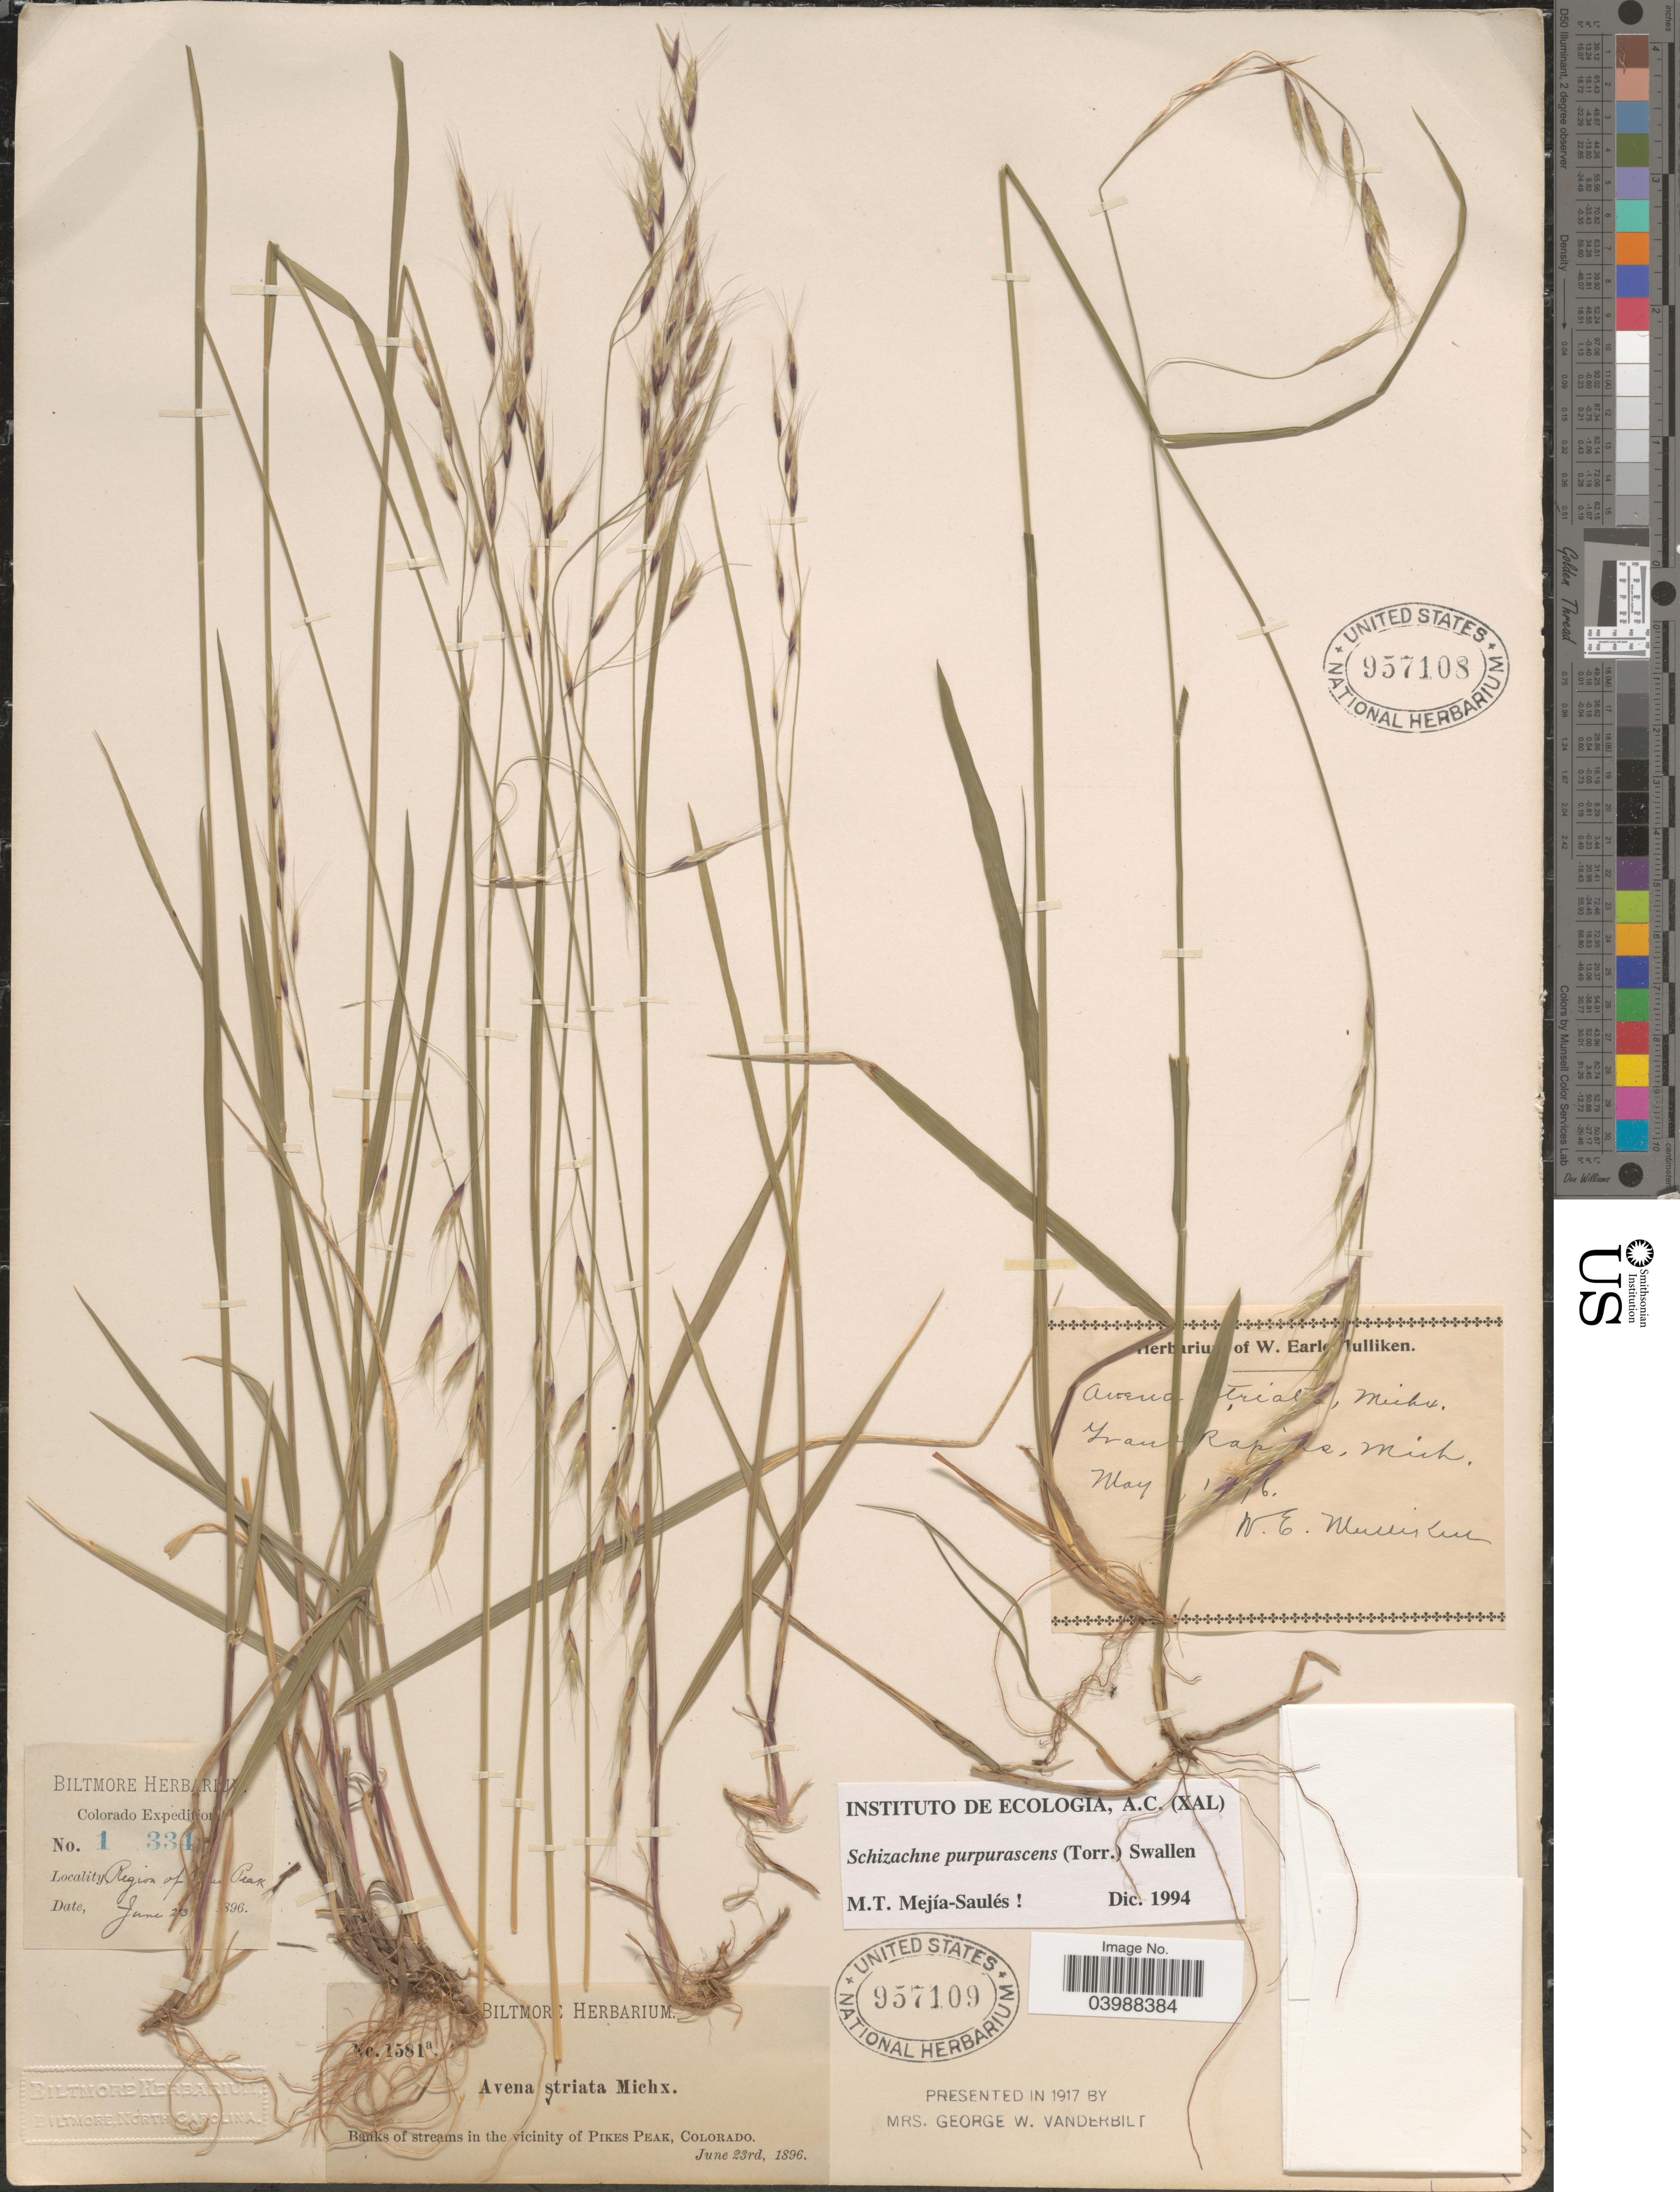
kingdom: Plantae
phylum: Tracheophyta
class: Liliopsida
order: Poales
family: Poaceae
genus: Schizachne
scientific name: Schizachne purpurascens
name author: (Torr.) Swallen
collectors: ex herb. Biltmore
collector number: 1581a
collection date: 1896-06-23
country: United States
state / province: Colorado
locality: Banks of streams in the vicinity of Pikes Peak. Region of the [illegible text] Peak.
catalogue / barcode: US 957109-2